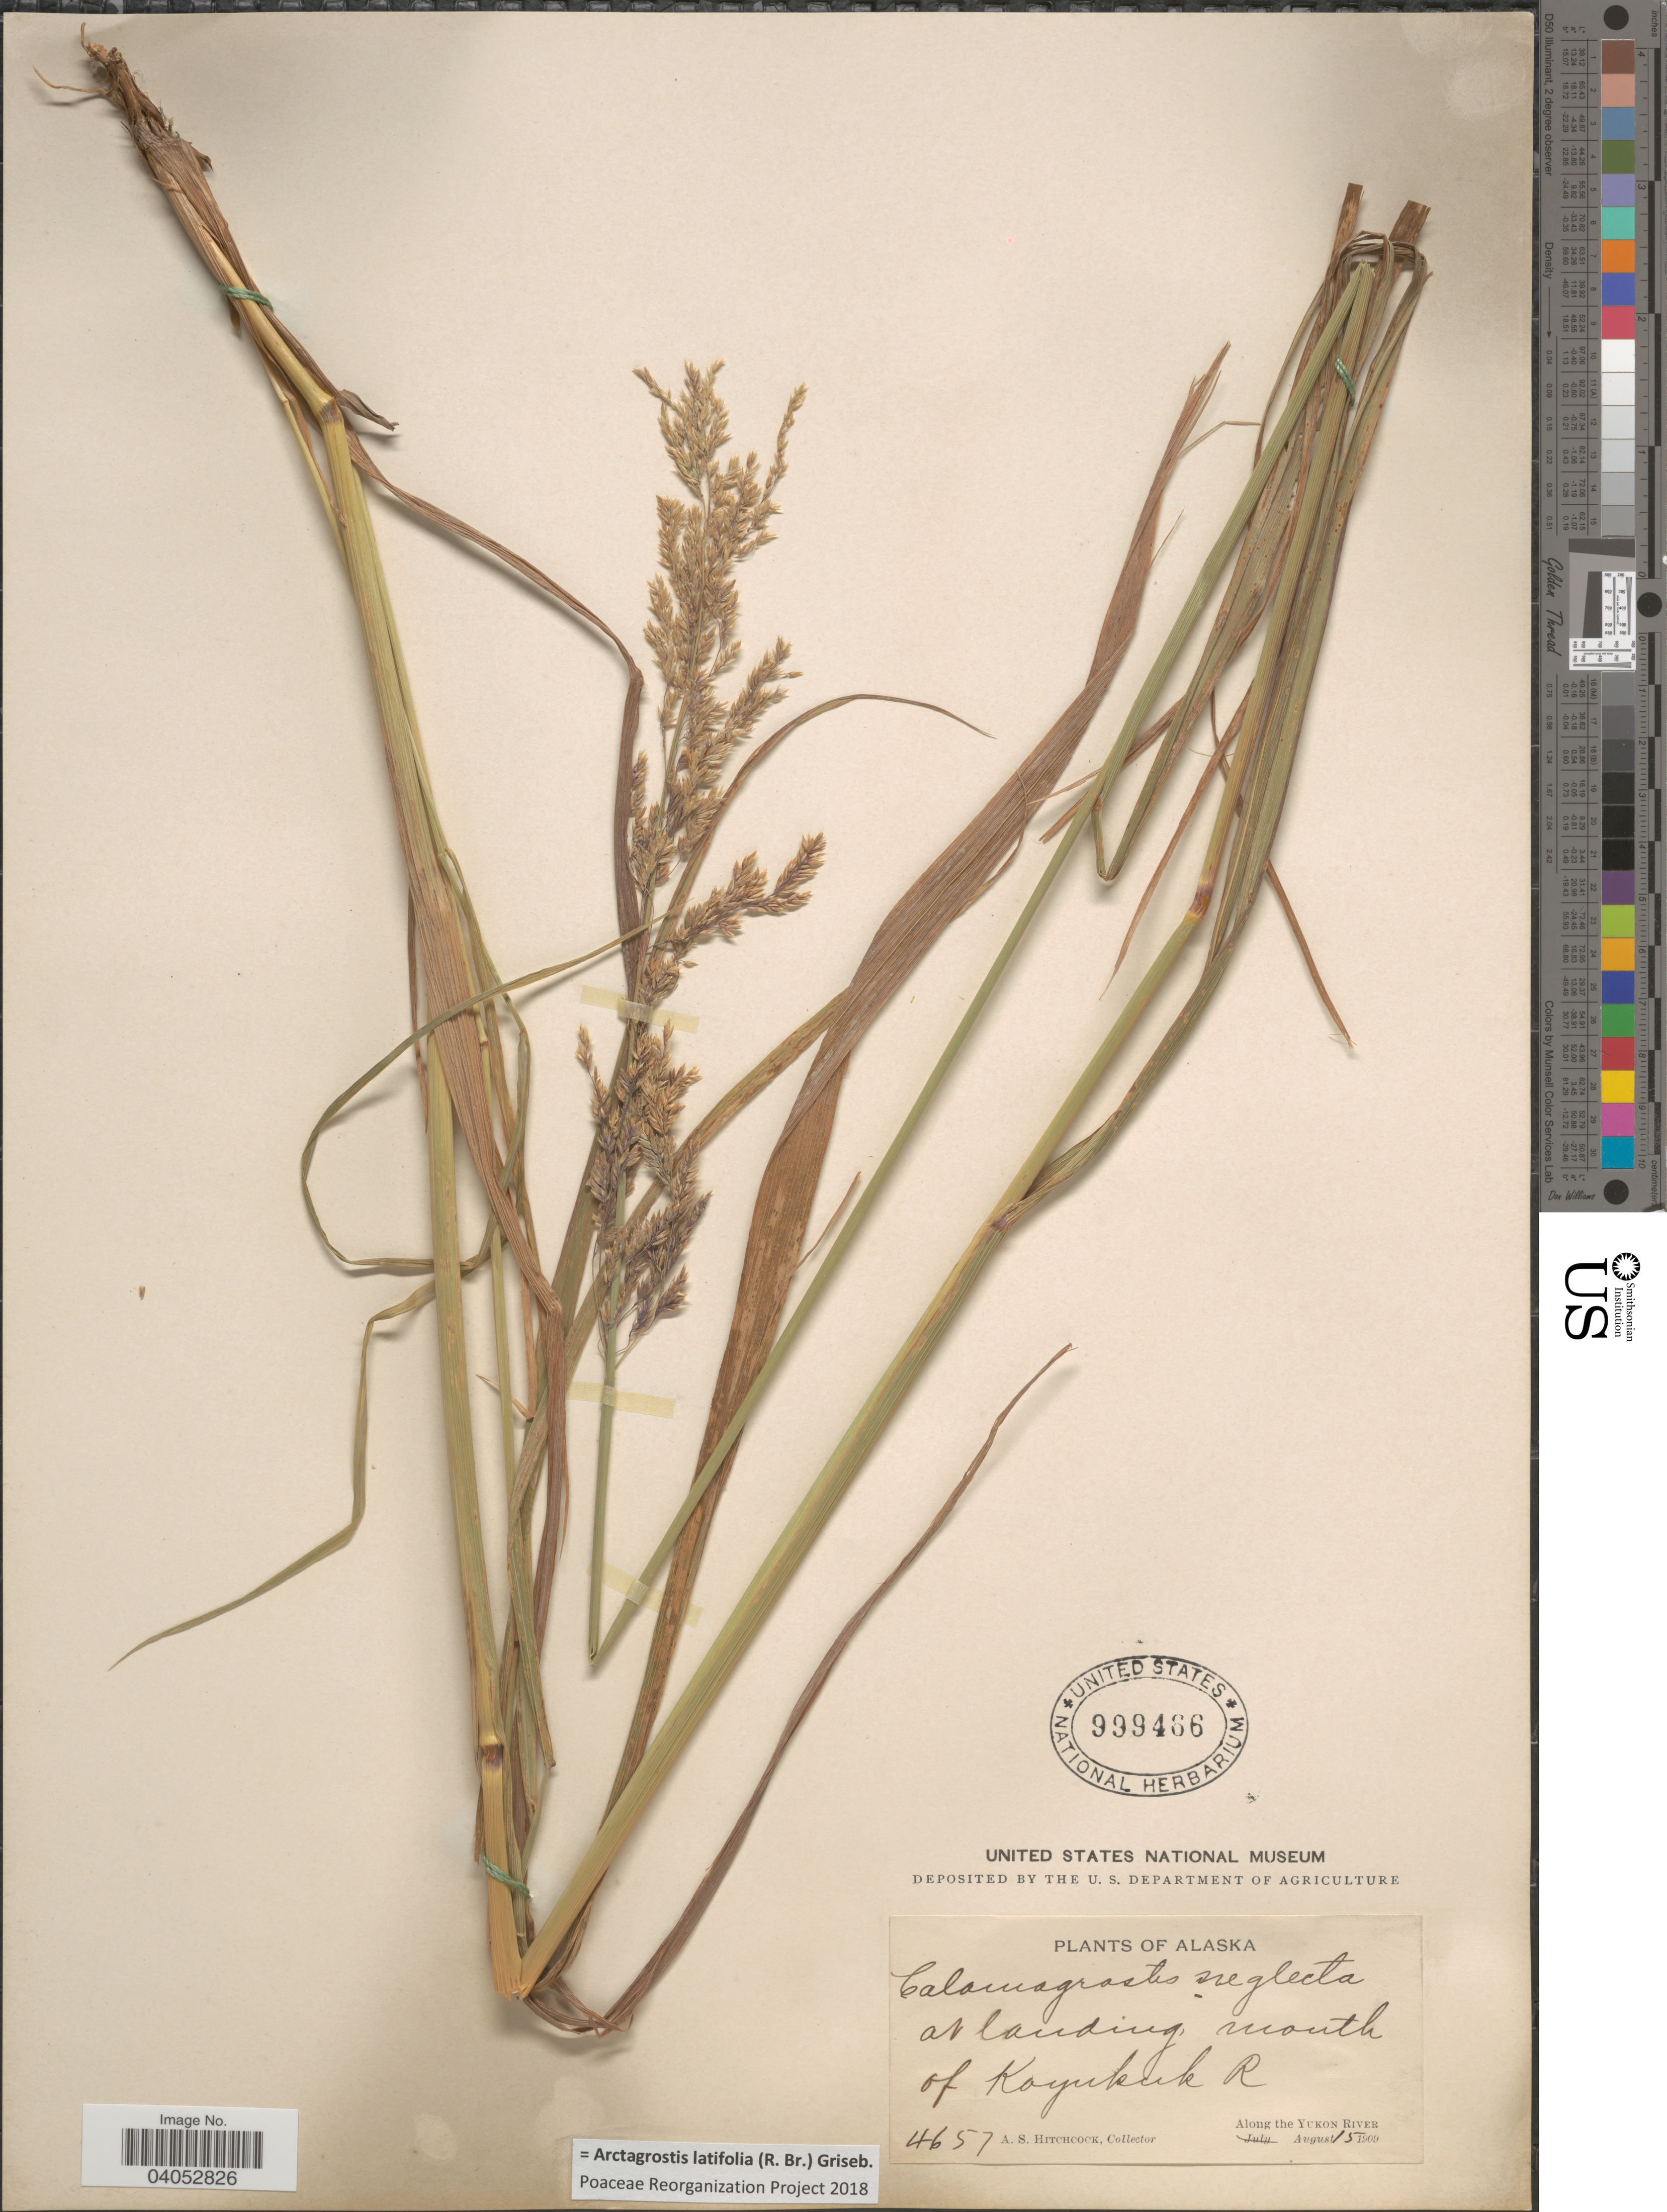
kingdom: Plantae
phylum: Tracheophyta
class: Liliopsida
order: Poales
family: Poaceae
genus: Arctagrostis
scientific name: Arctagrostis latifolia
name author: (R. Br.) Griseb.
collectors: A. S. Hitchcock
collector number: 4657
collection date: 1909-08-15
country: United States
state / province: Alaska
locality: At landing, mouth of Koyukuk R. Along the Yukon River.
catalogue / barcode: US 999466